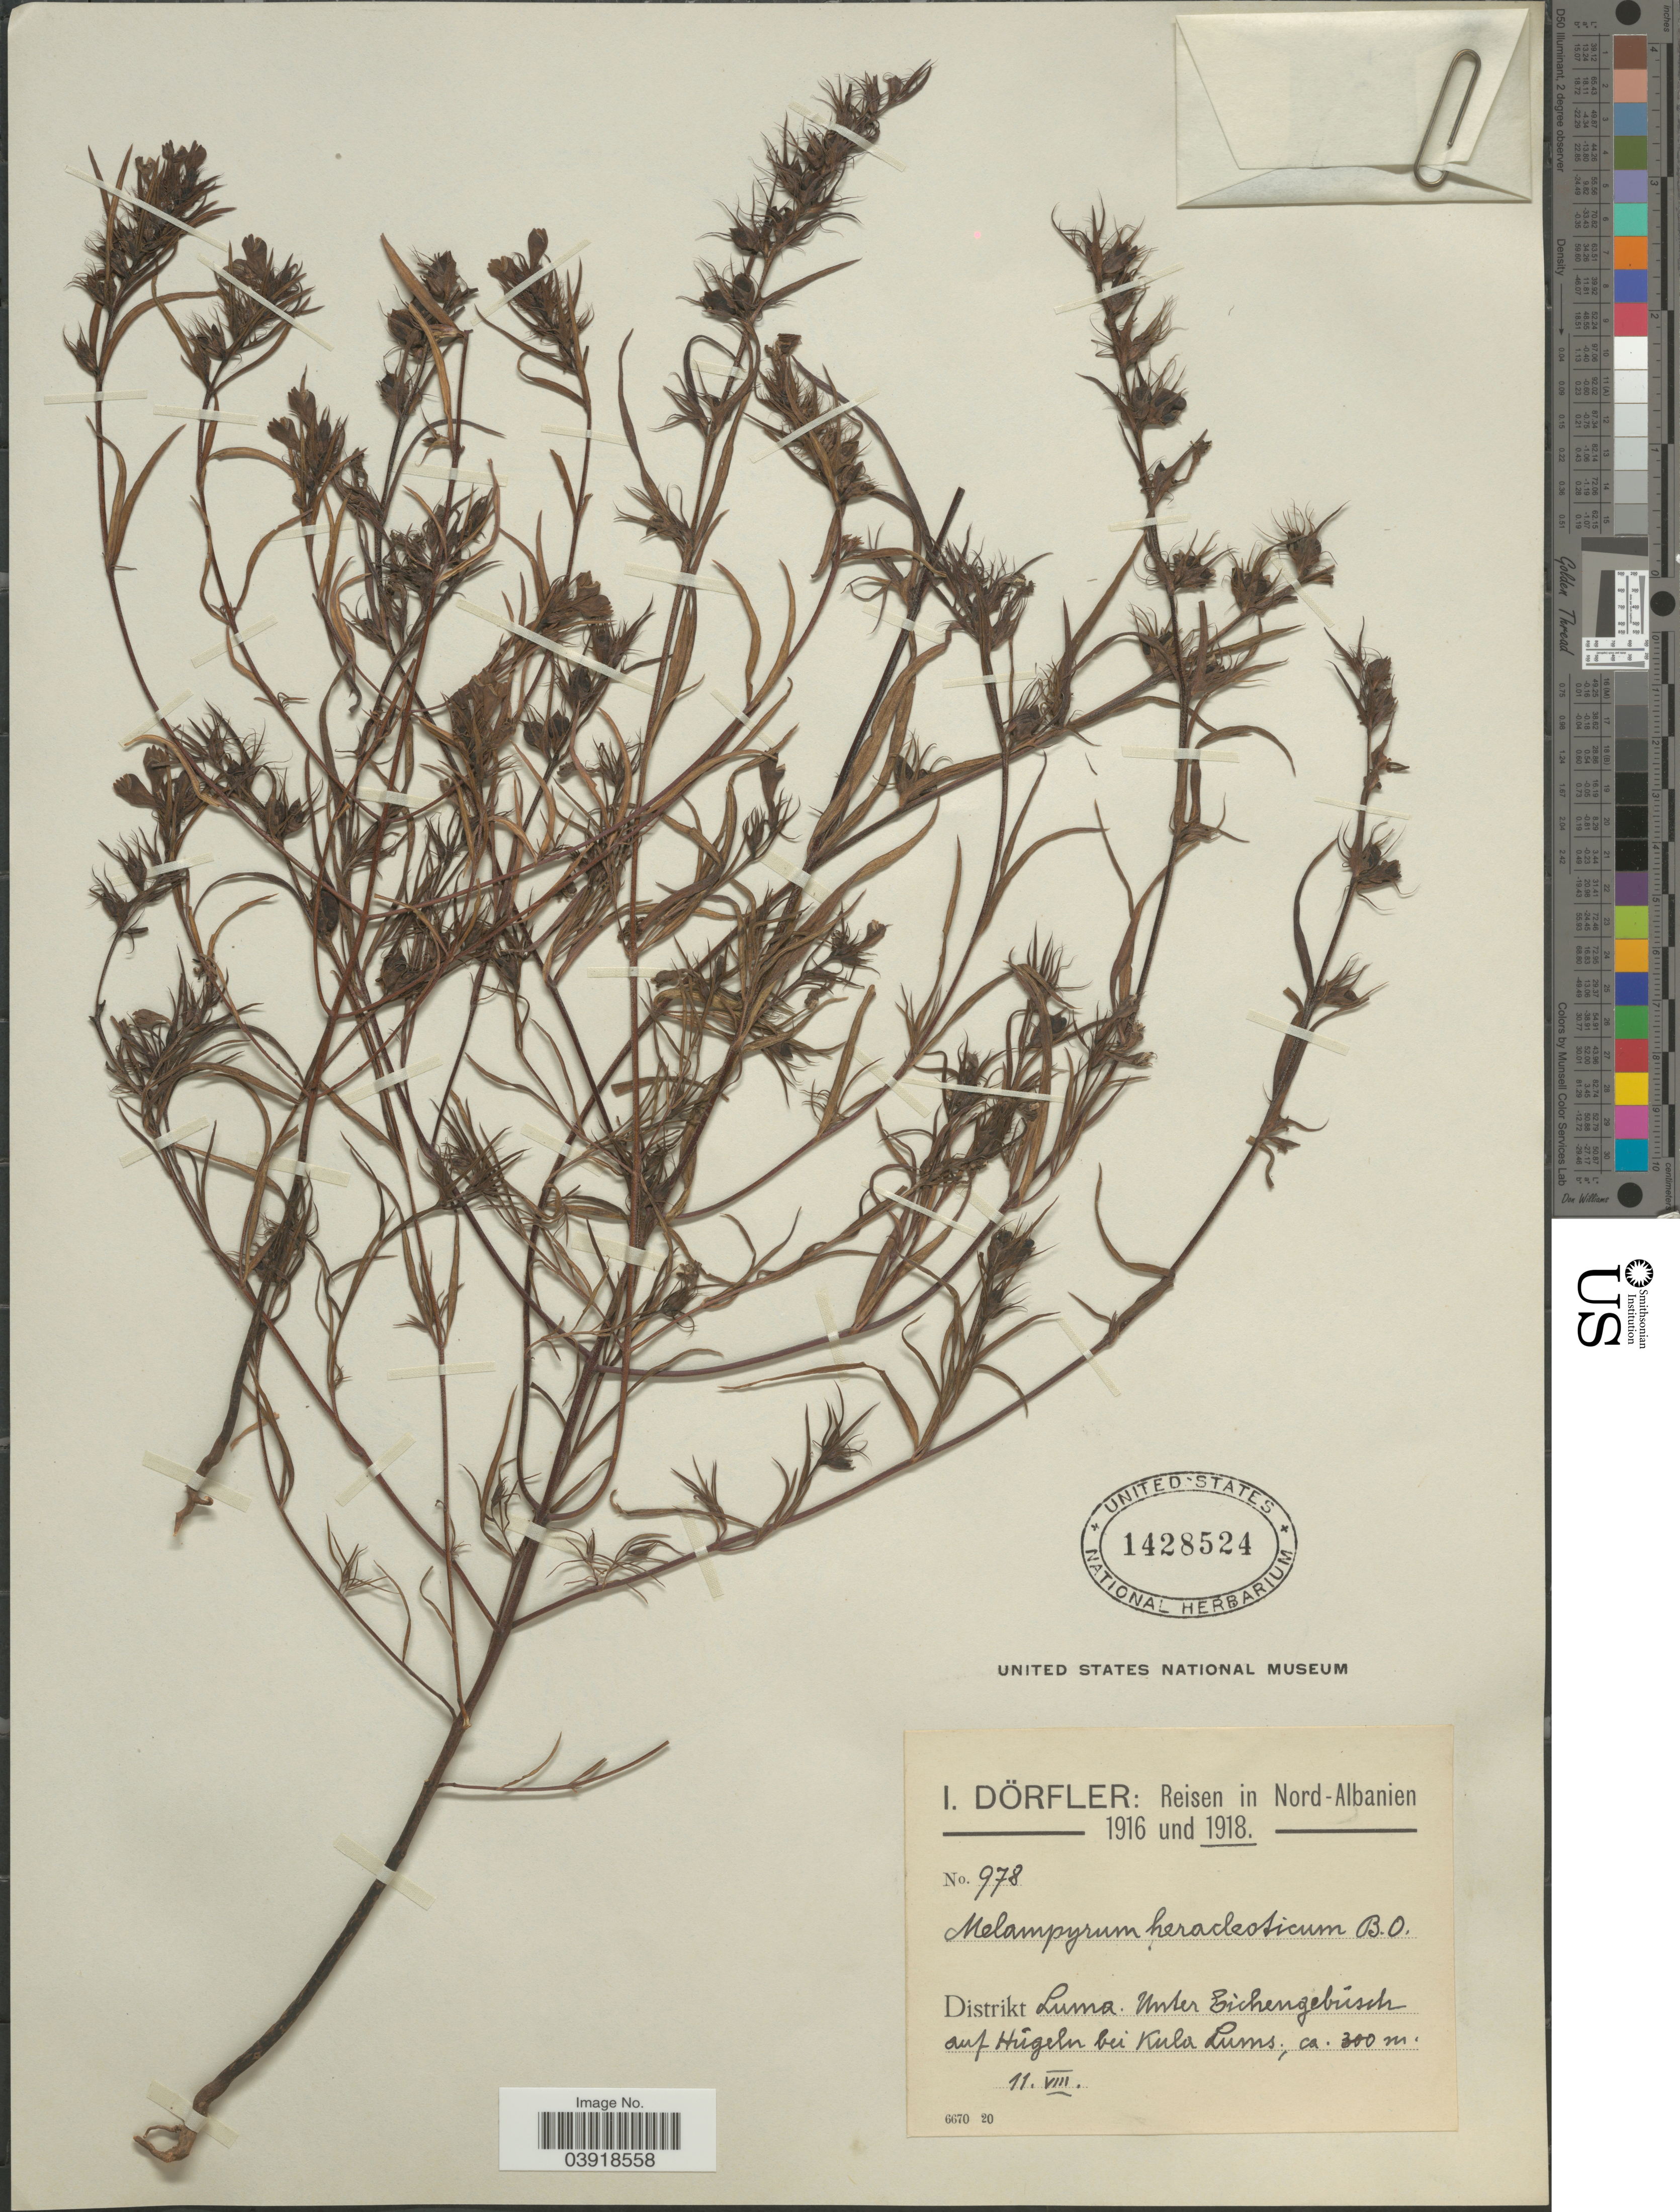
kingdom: Plantae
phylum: Tracheophyta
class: Magnoliopsida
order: Lamiales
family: Orobanchaceae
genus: Melampyrum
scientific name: Melampyrum heracleoticum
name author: Boiss. & Orph. ex Boiss.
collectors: I. Dörfler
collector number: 978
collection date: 1918-08-11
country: Albania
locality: Nord-Albanien. District Luma. Unter Eichengebüsch auf Hügeln bei Kula Lums.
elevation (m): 300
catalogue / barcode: US 1428524